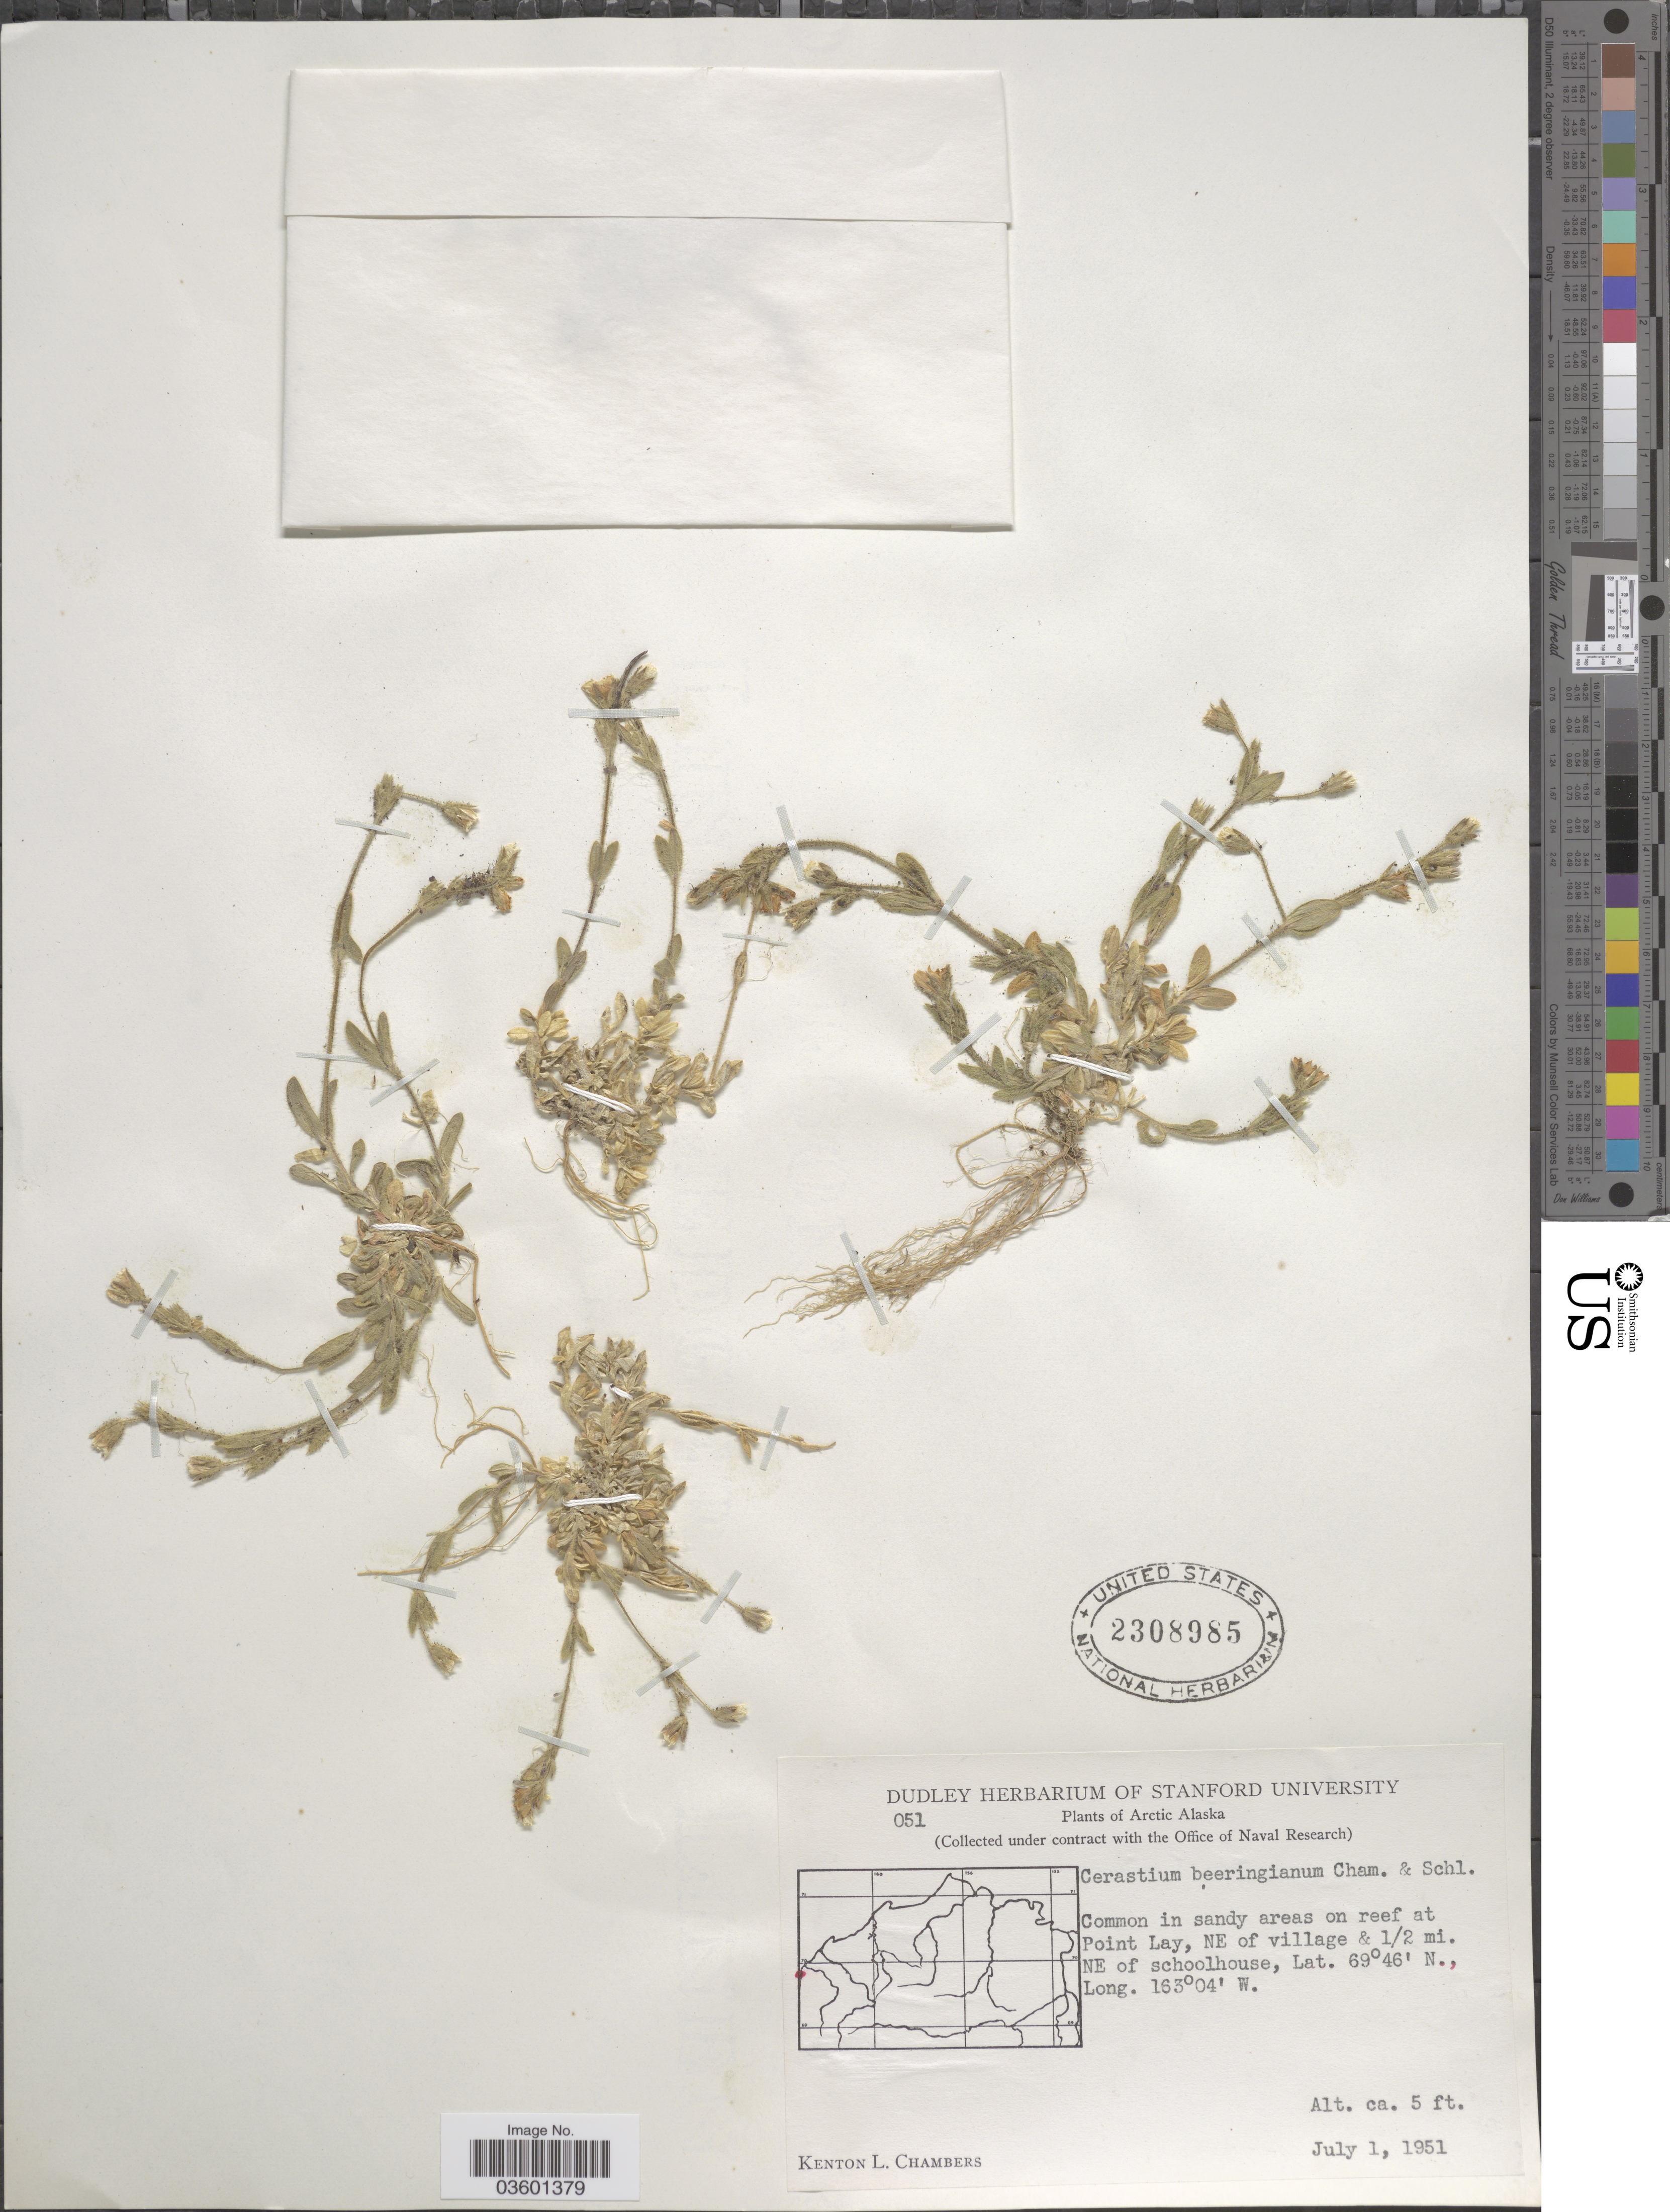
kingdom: Plantae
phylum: Tracheophyta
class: Magnoliopsida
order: Caryophyllales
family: Caryophyllaceae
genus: Cerastium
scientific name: Cerastium beeringianum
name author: Cham. & Schltdl.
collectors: K. L. Chambers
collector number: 051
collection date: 1951-07-01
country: United States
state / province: Alaska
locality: Arctic Alaska. Common in sandy areas on reef at Point Lay, NE of village & ½ mi. NE of Schoolhouse.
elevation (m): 2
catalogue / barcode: US 2308985